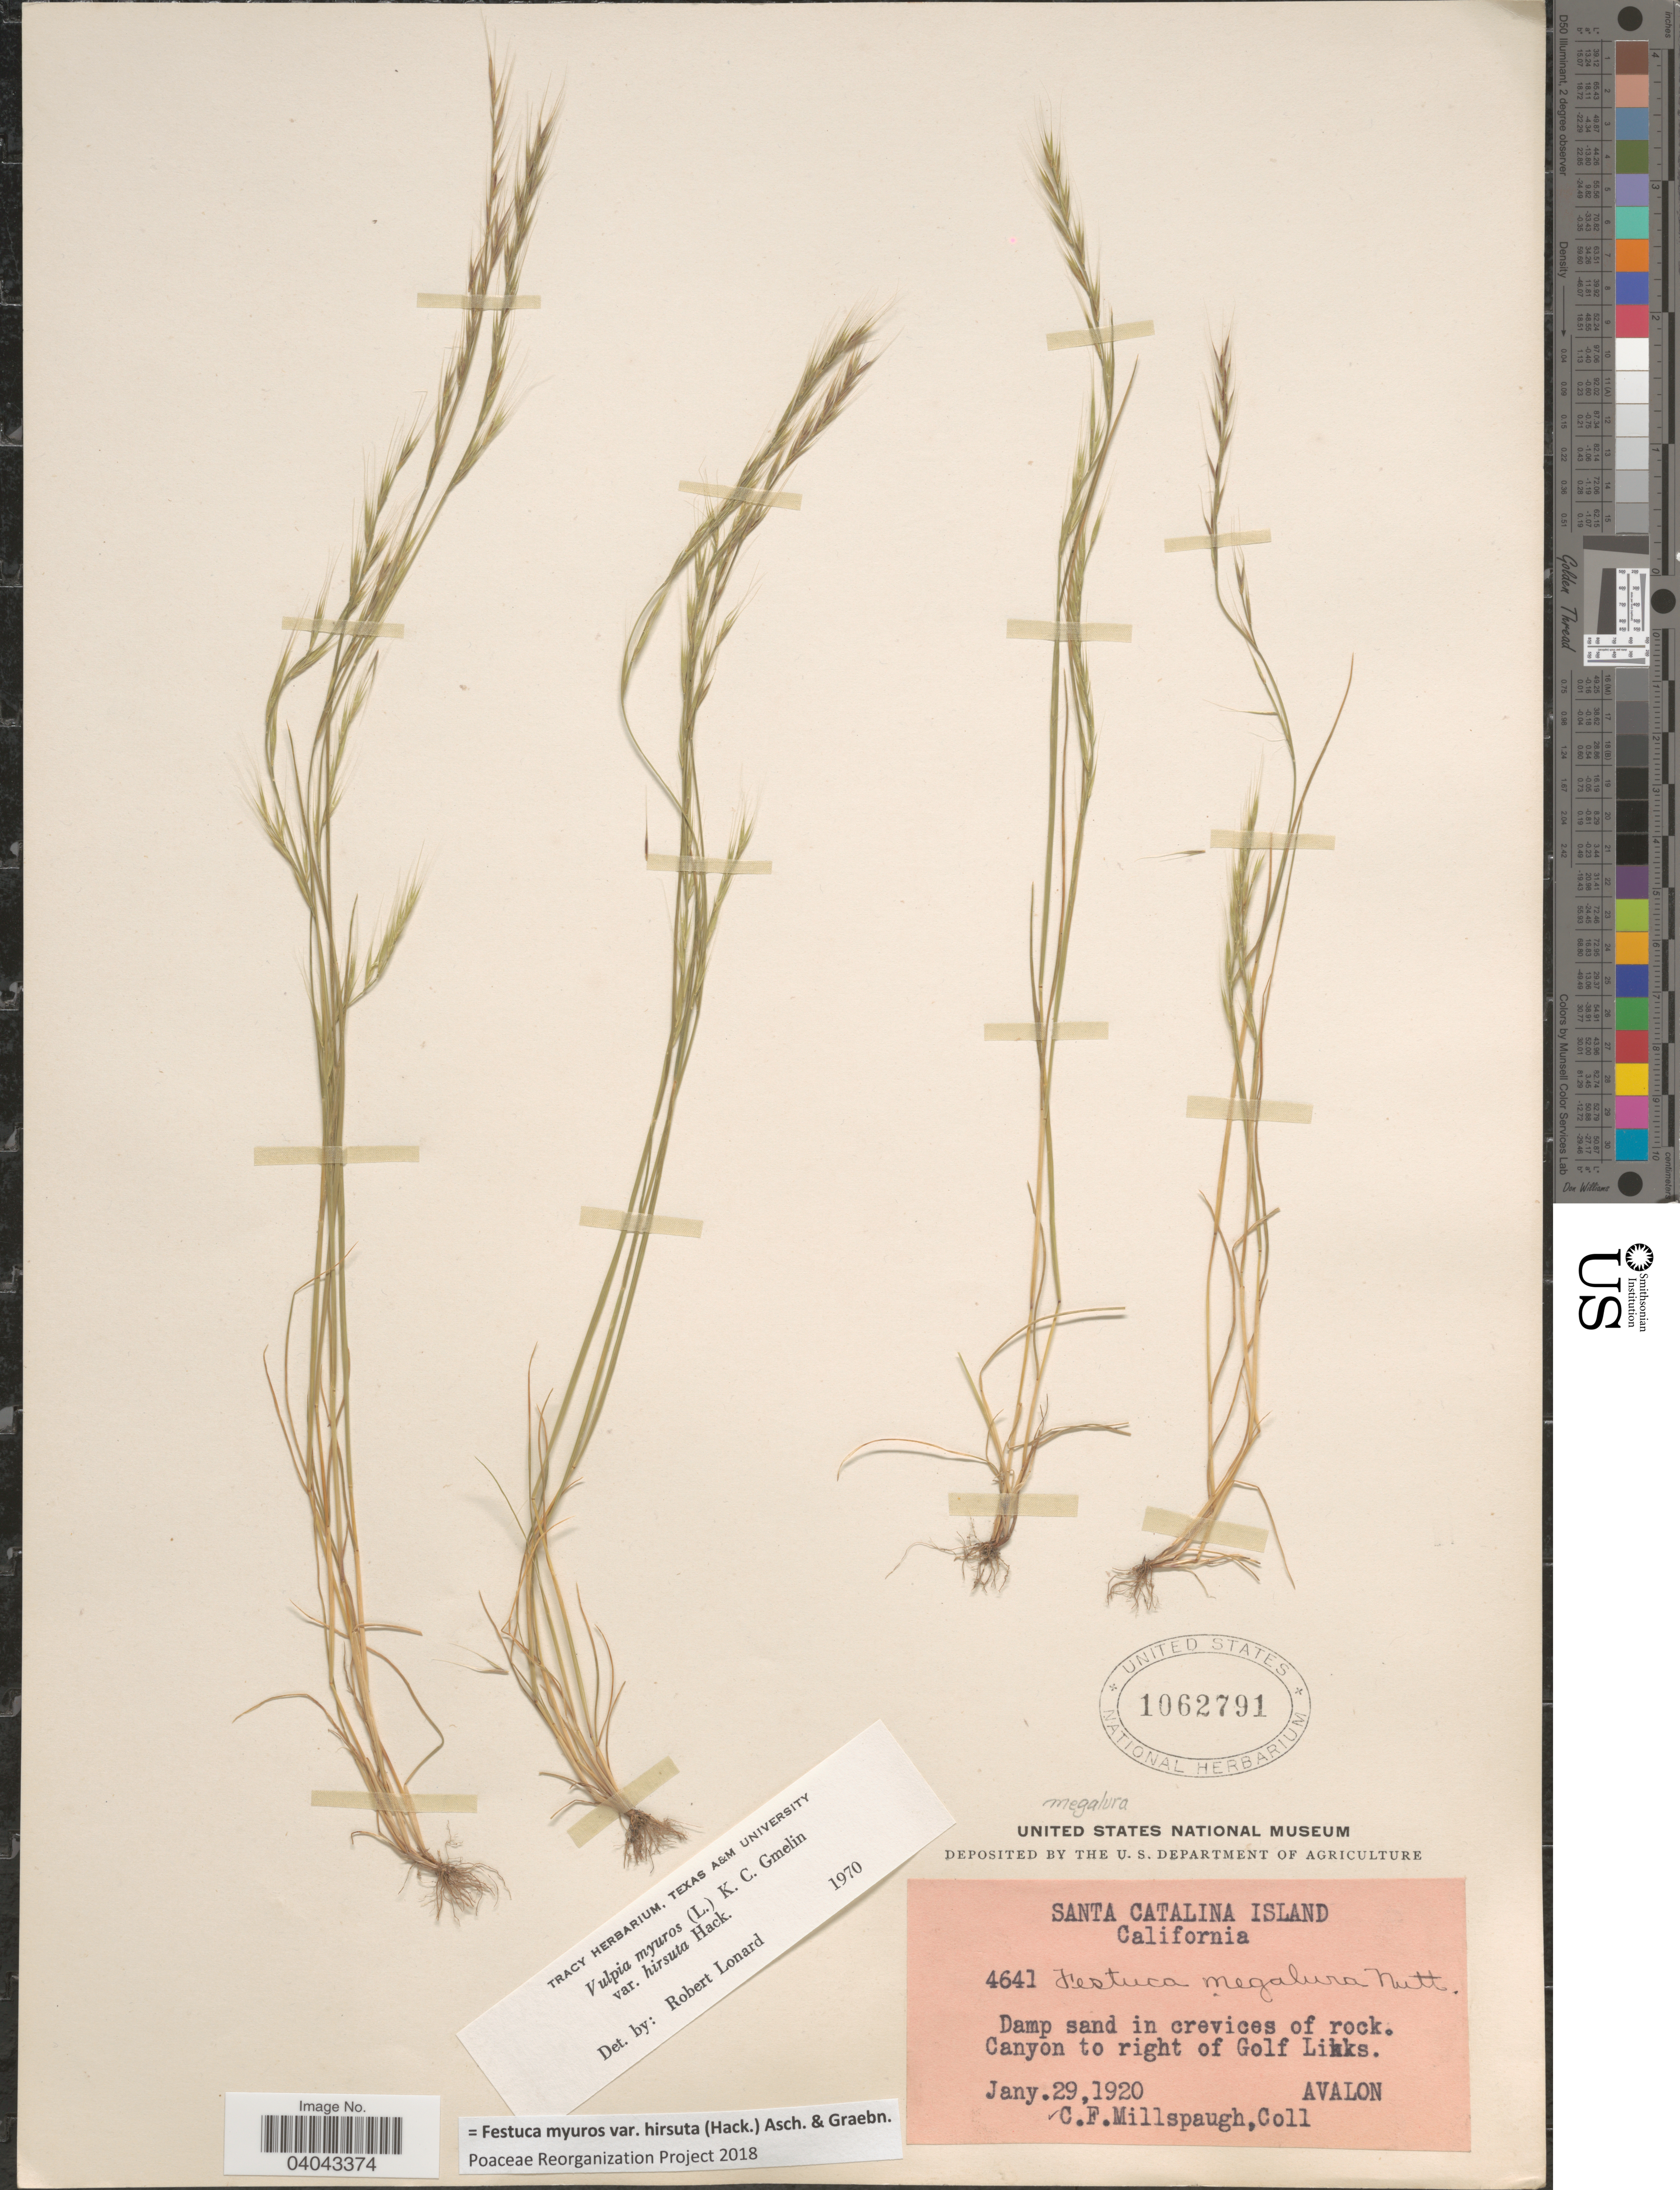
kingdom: Plantae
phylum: Tracheophyta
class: Liliopsida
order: Poales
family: Poaceae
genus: Festuca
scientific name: Festuca myuros var. hirsuta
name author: (Hack.) Asch. & Graebn.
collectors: C. F. Millspaugh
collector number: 4641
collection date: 1920-01-29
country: United States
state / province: California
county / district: Los Angeles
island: Santa Catalina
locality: Santa Catalina Island. Canyon to right of Golf Links. Avalon.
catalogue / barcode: US 1062791